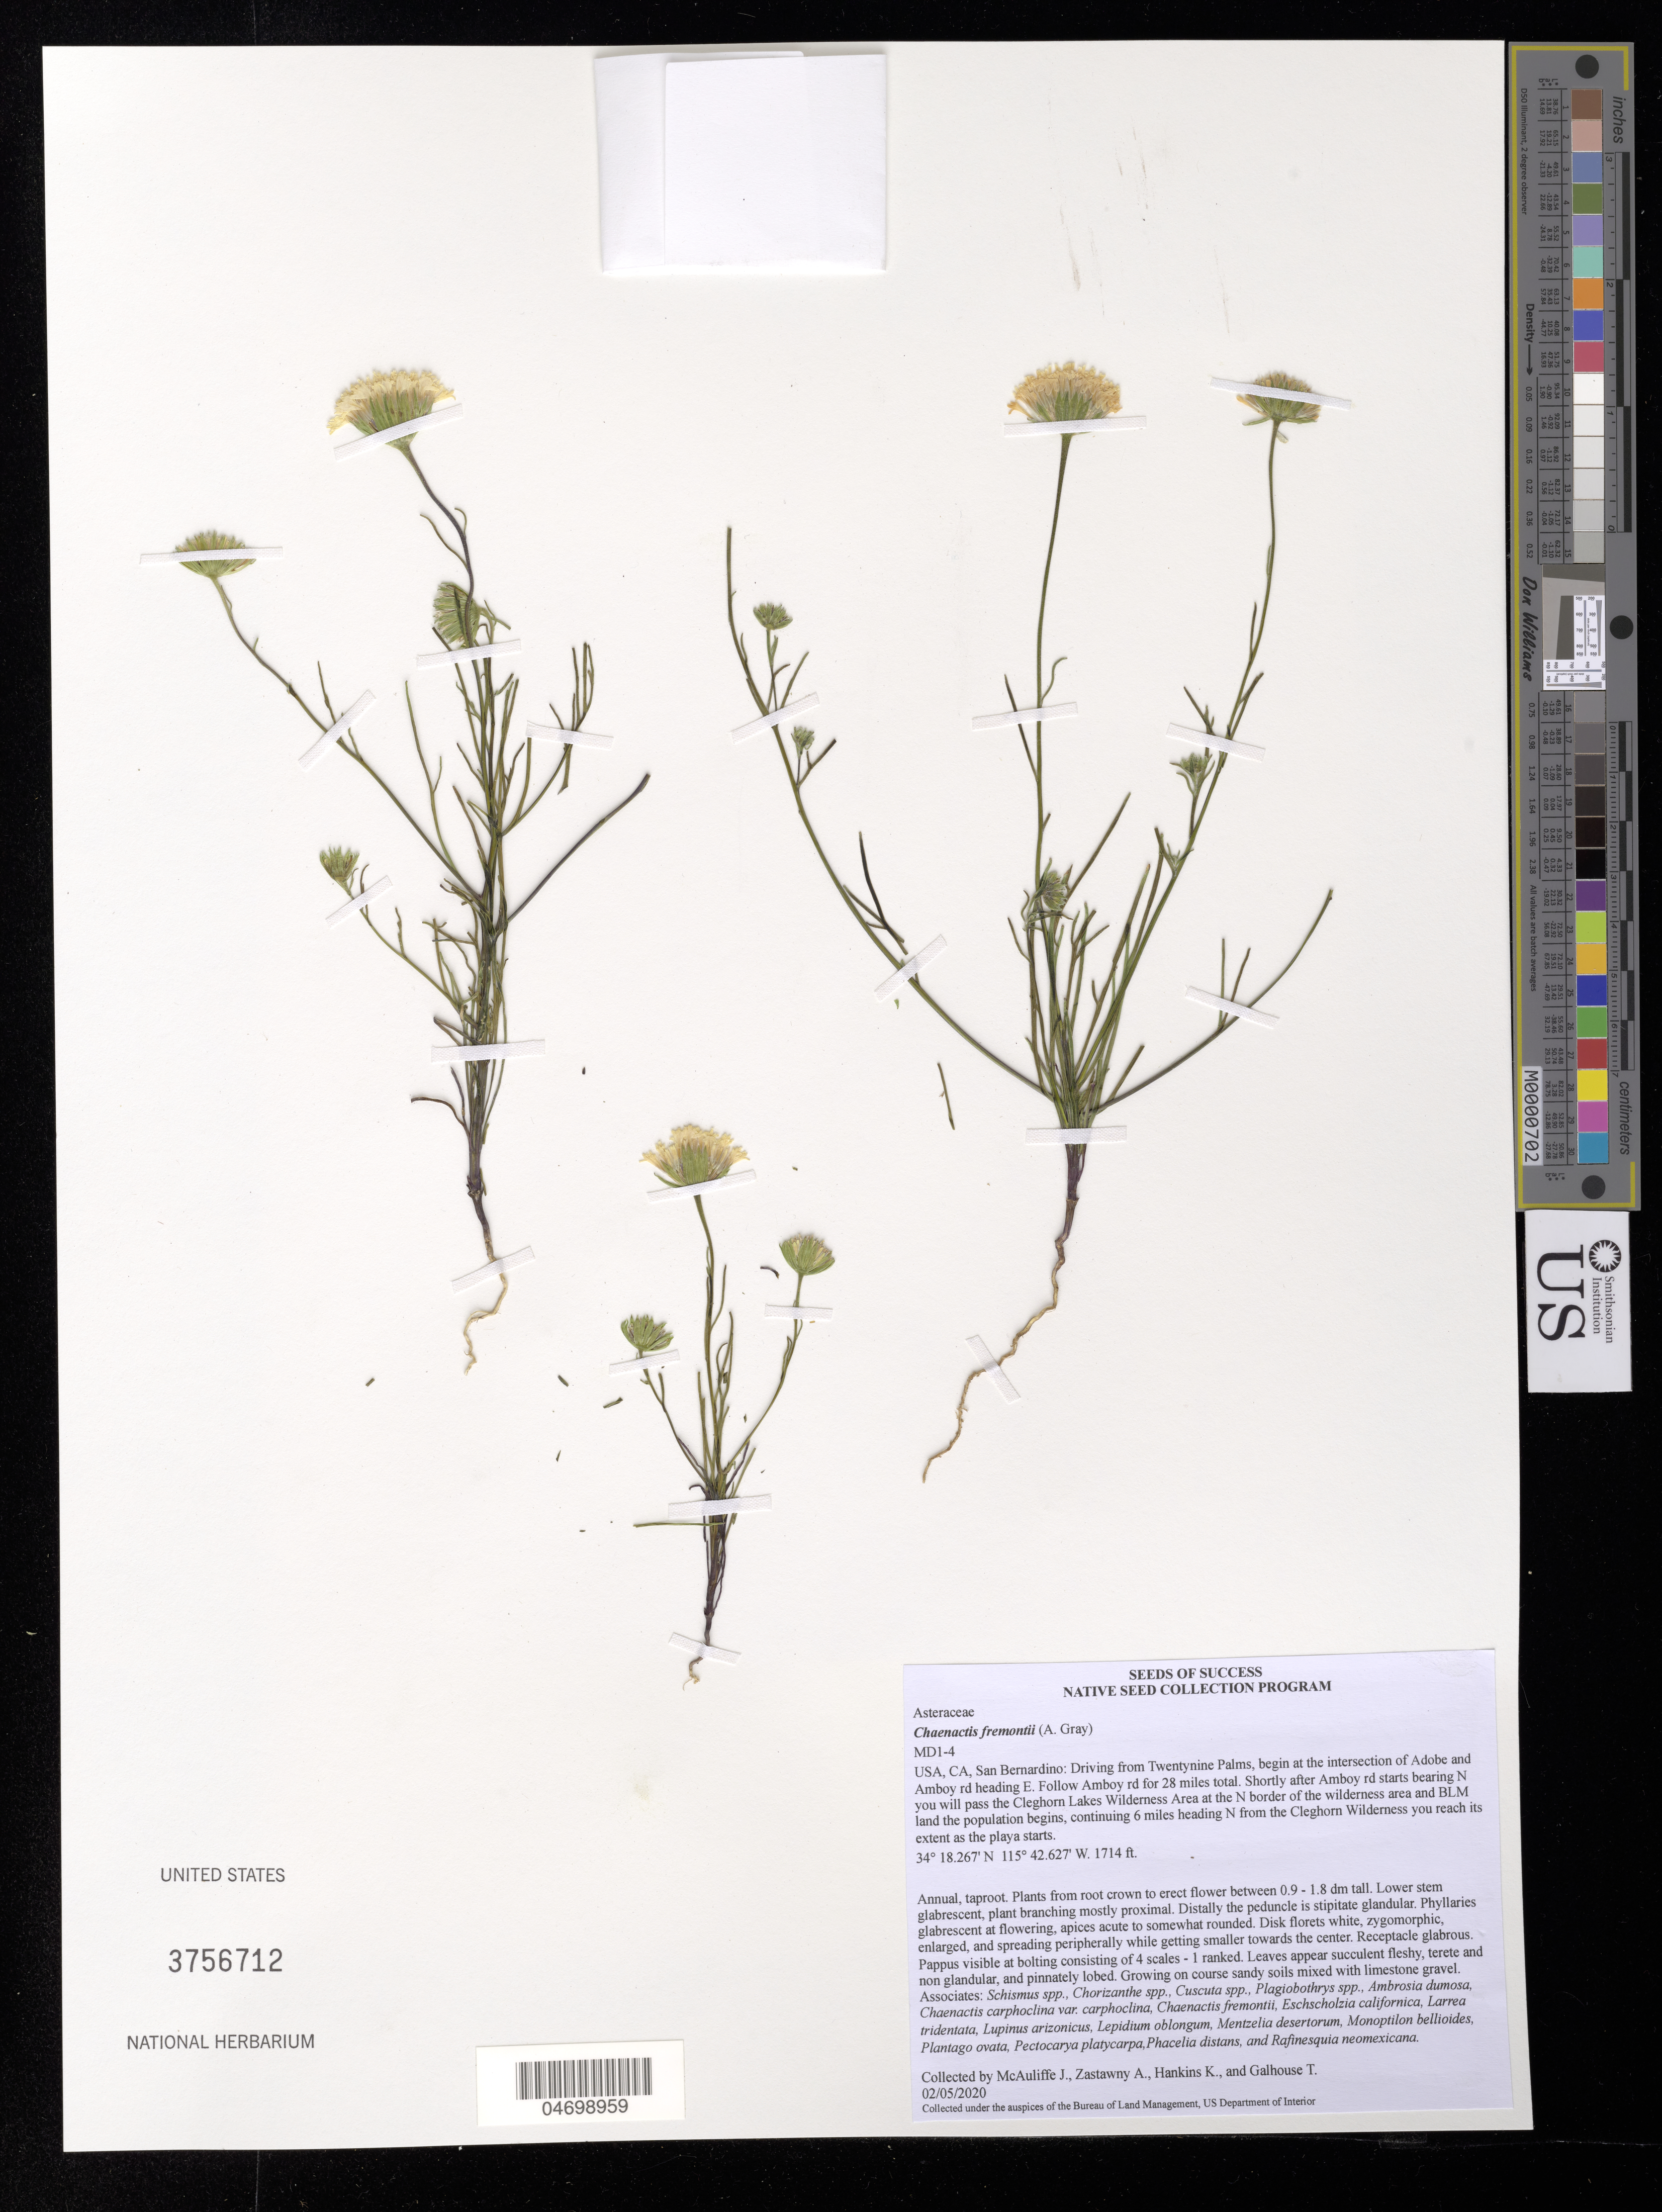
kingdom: Plantae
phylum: Tracheophyta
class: Magnoliopsida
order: Asterales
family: Asteraceae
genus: Chaenactis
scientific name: Chaenactis fremontii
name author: A. Gray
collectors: J. McAuliffe, A. Zastawny, K. Hankins & T. Galhouse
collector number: MD1-4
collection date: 2020-02-05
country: United States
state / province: California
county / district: San Bernardino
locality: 6 mi. N from Cleghorn Wilderness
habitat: Sandy soils mixed with limestone gravel. With Schismus sp., Cuscuta sp., Larea tridentata, Lupinus arizonicus, etc.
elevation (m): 431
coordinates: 34 18.267 N, 115 42.627 W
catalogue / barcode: US 3756712